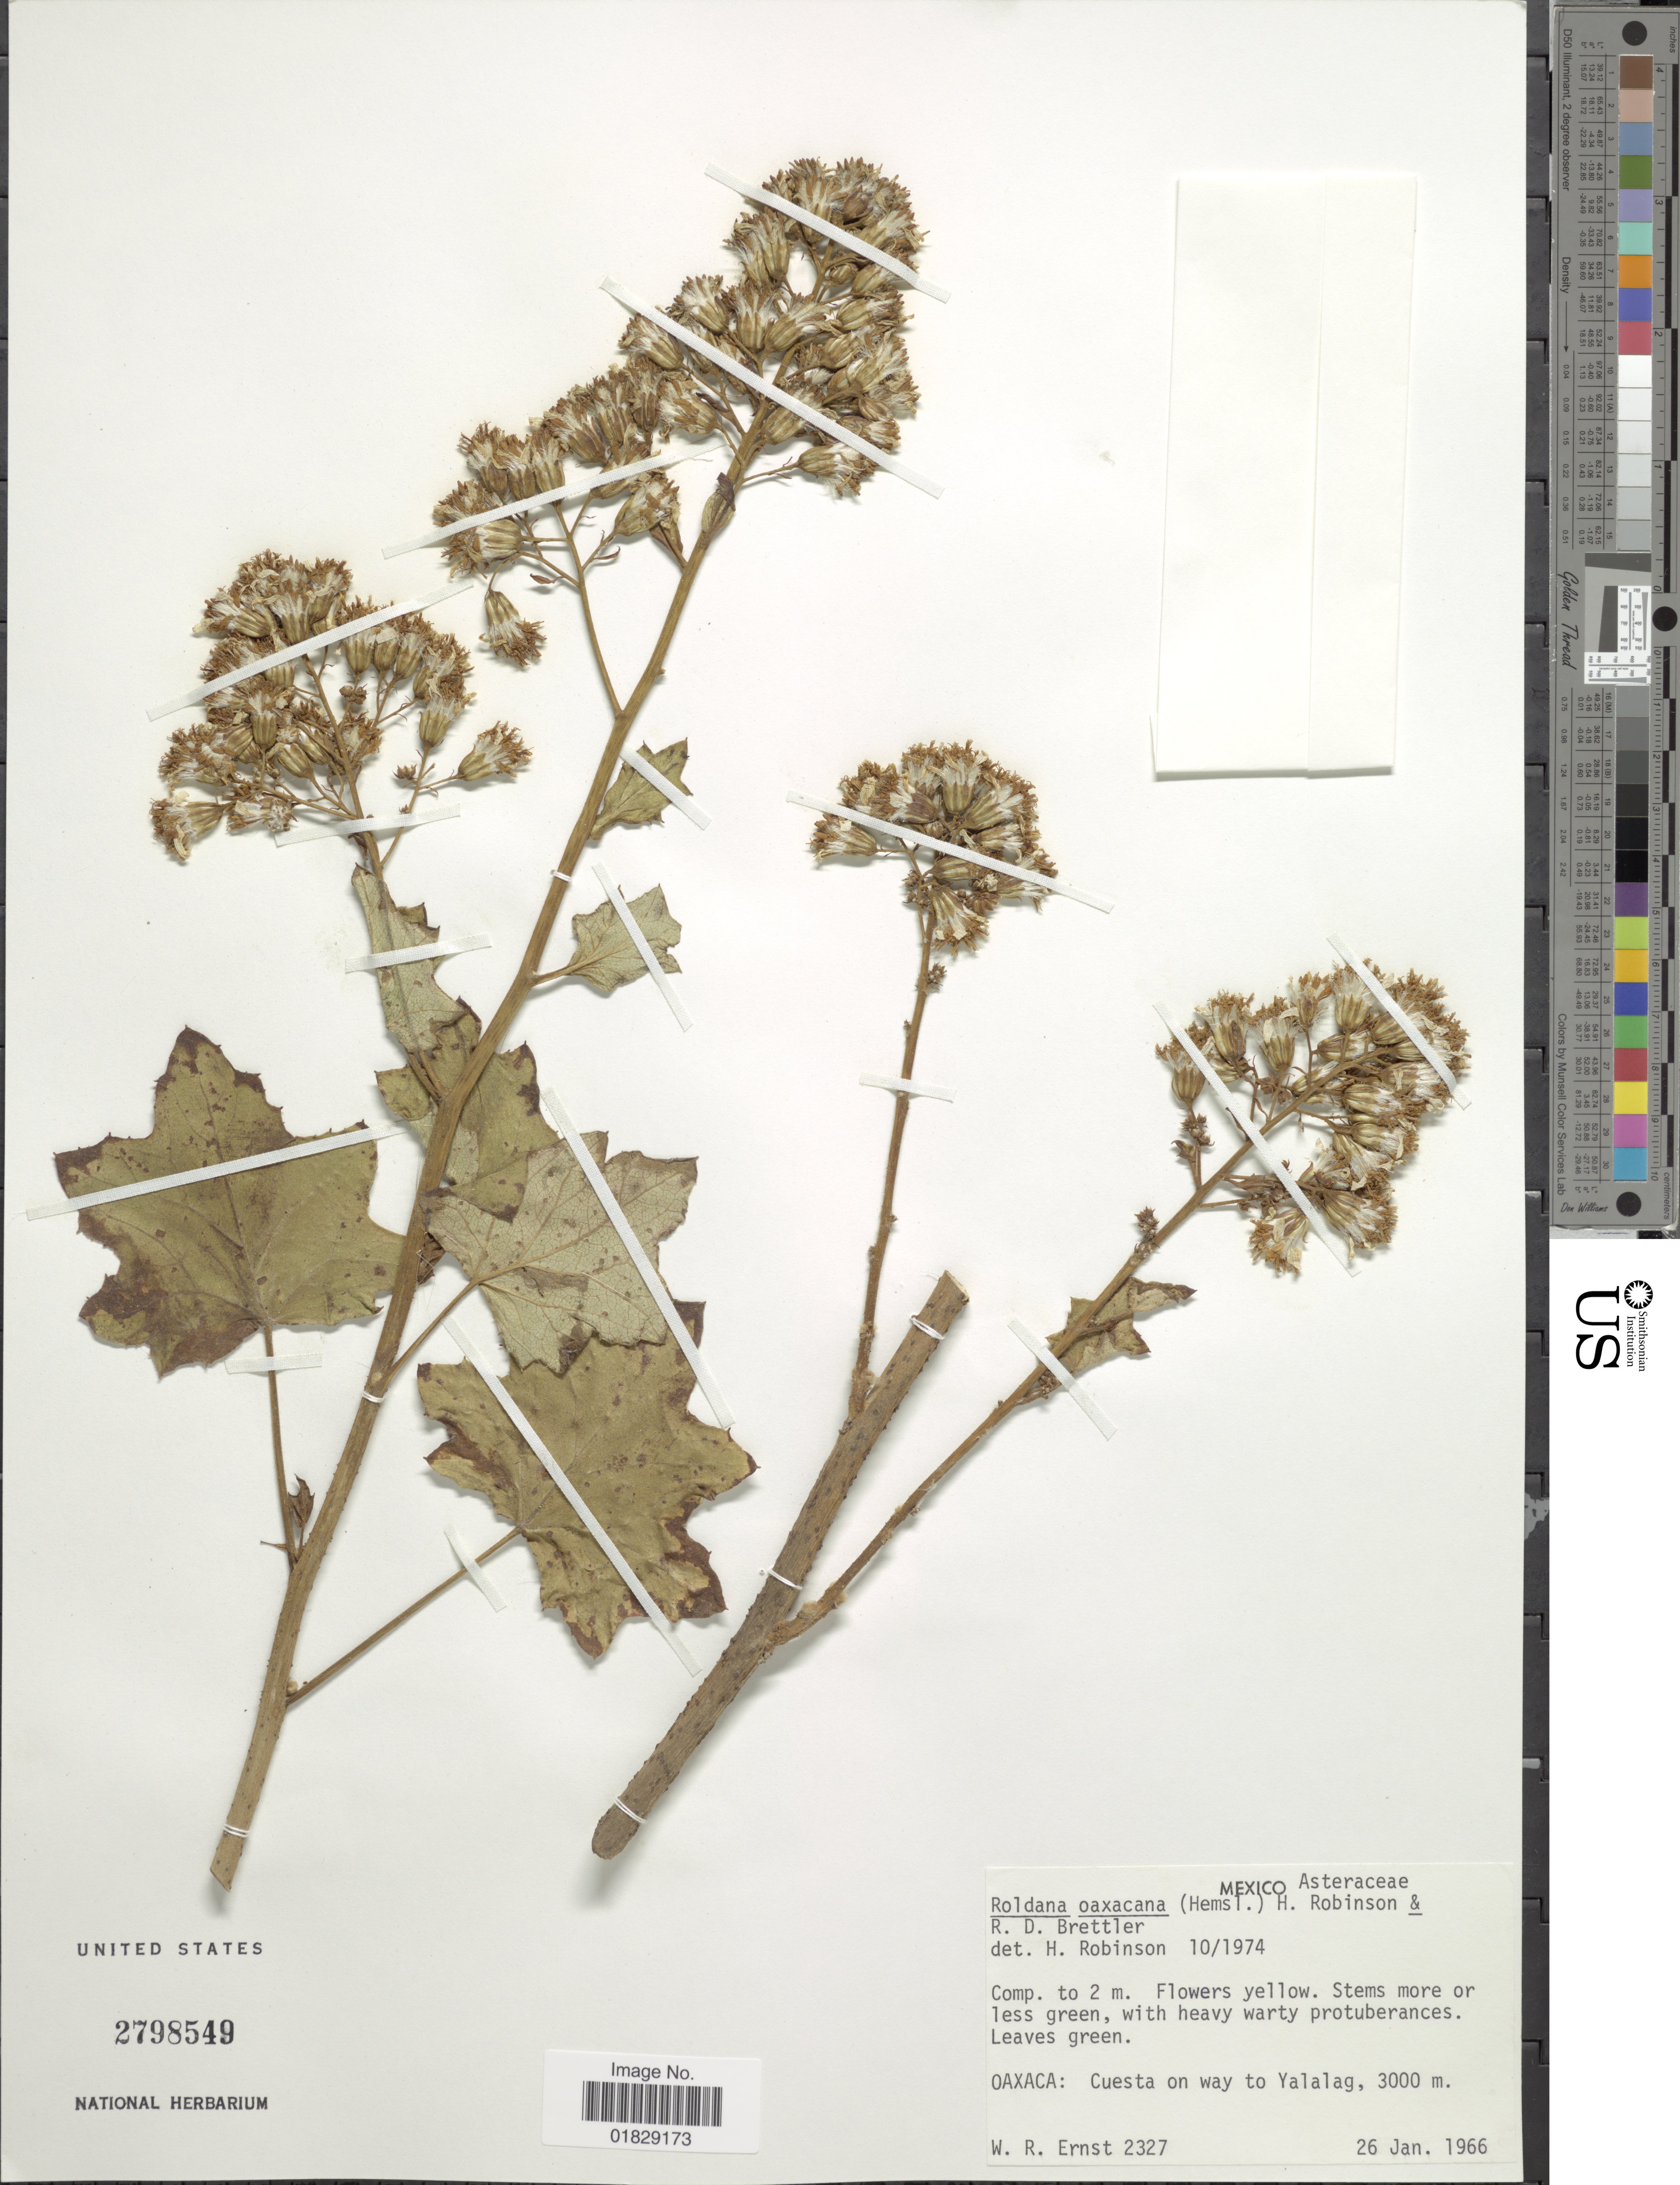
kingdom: Plantae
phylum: Tracheophyta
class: Magnoliopsida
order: Asterales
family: Asteraceae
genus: Roldana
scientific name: Roldana oaxacana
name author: (Hemsl.) H. Rob. & Brettell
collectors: W. R. Ernst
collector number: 2327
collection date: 1966-01-26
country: Mexico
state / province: Oaxaca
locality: Oaxaca: Cuesta on way to Yalalag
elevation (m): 3000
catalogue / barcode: US 2798549